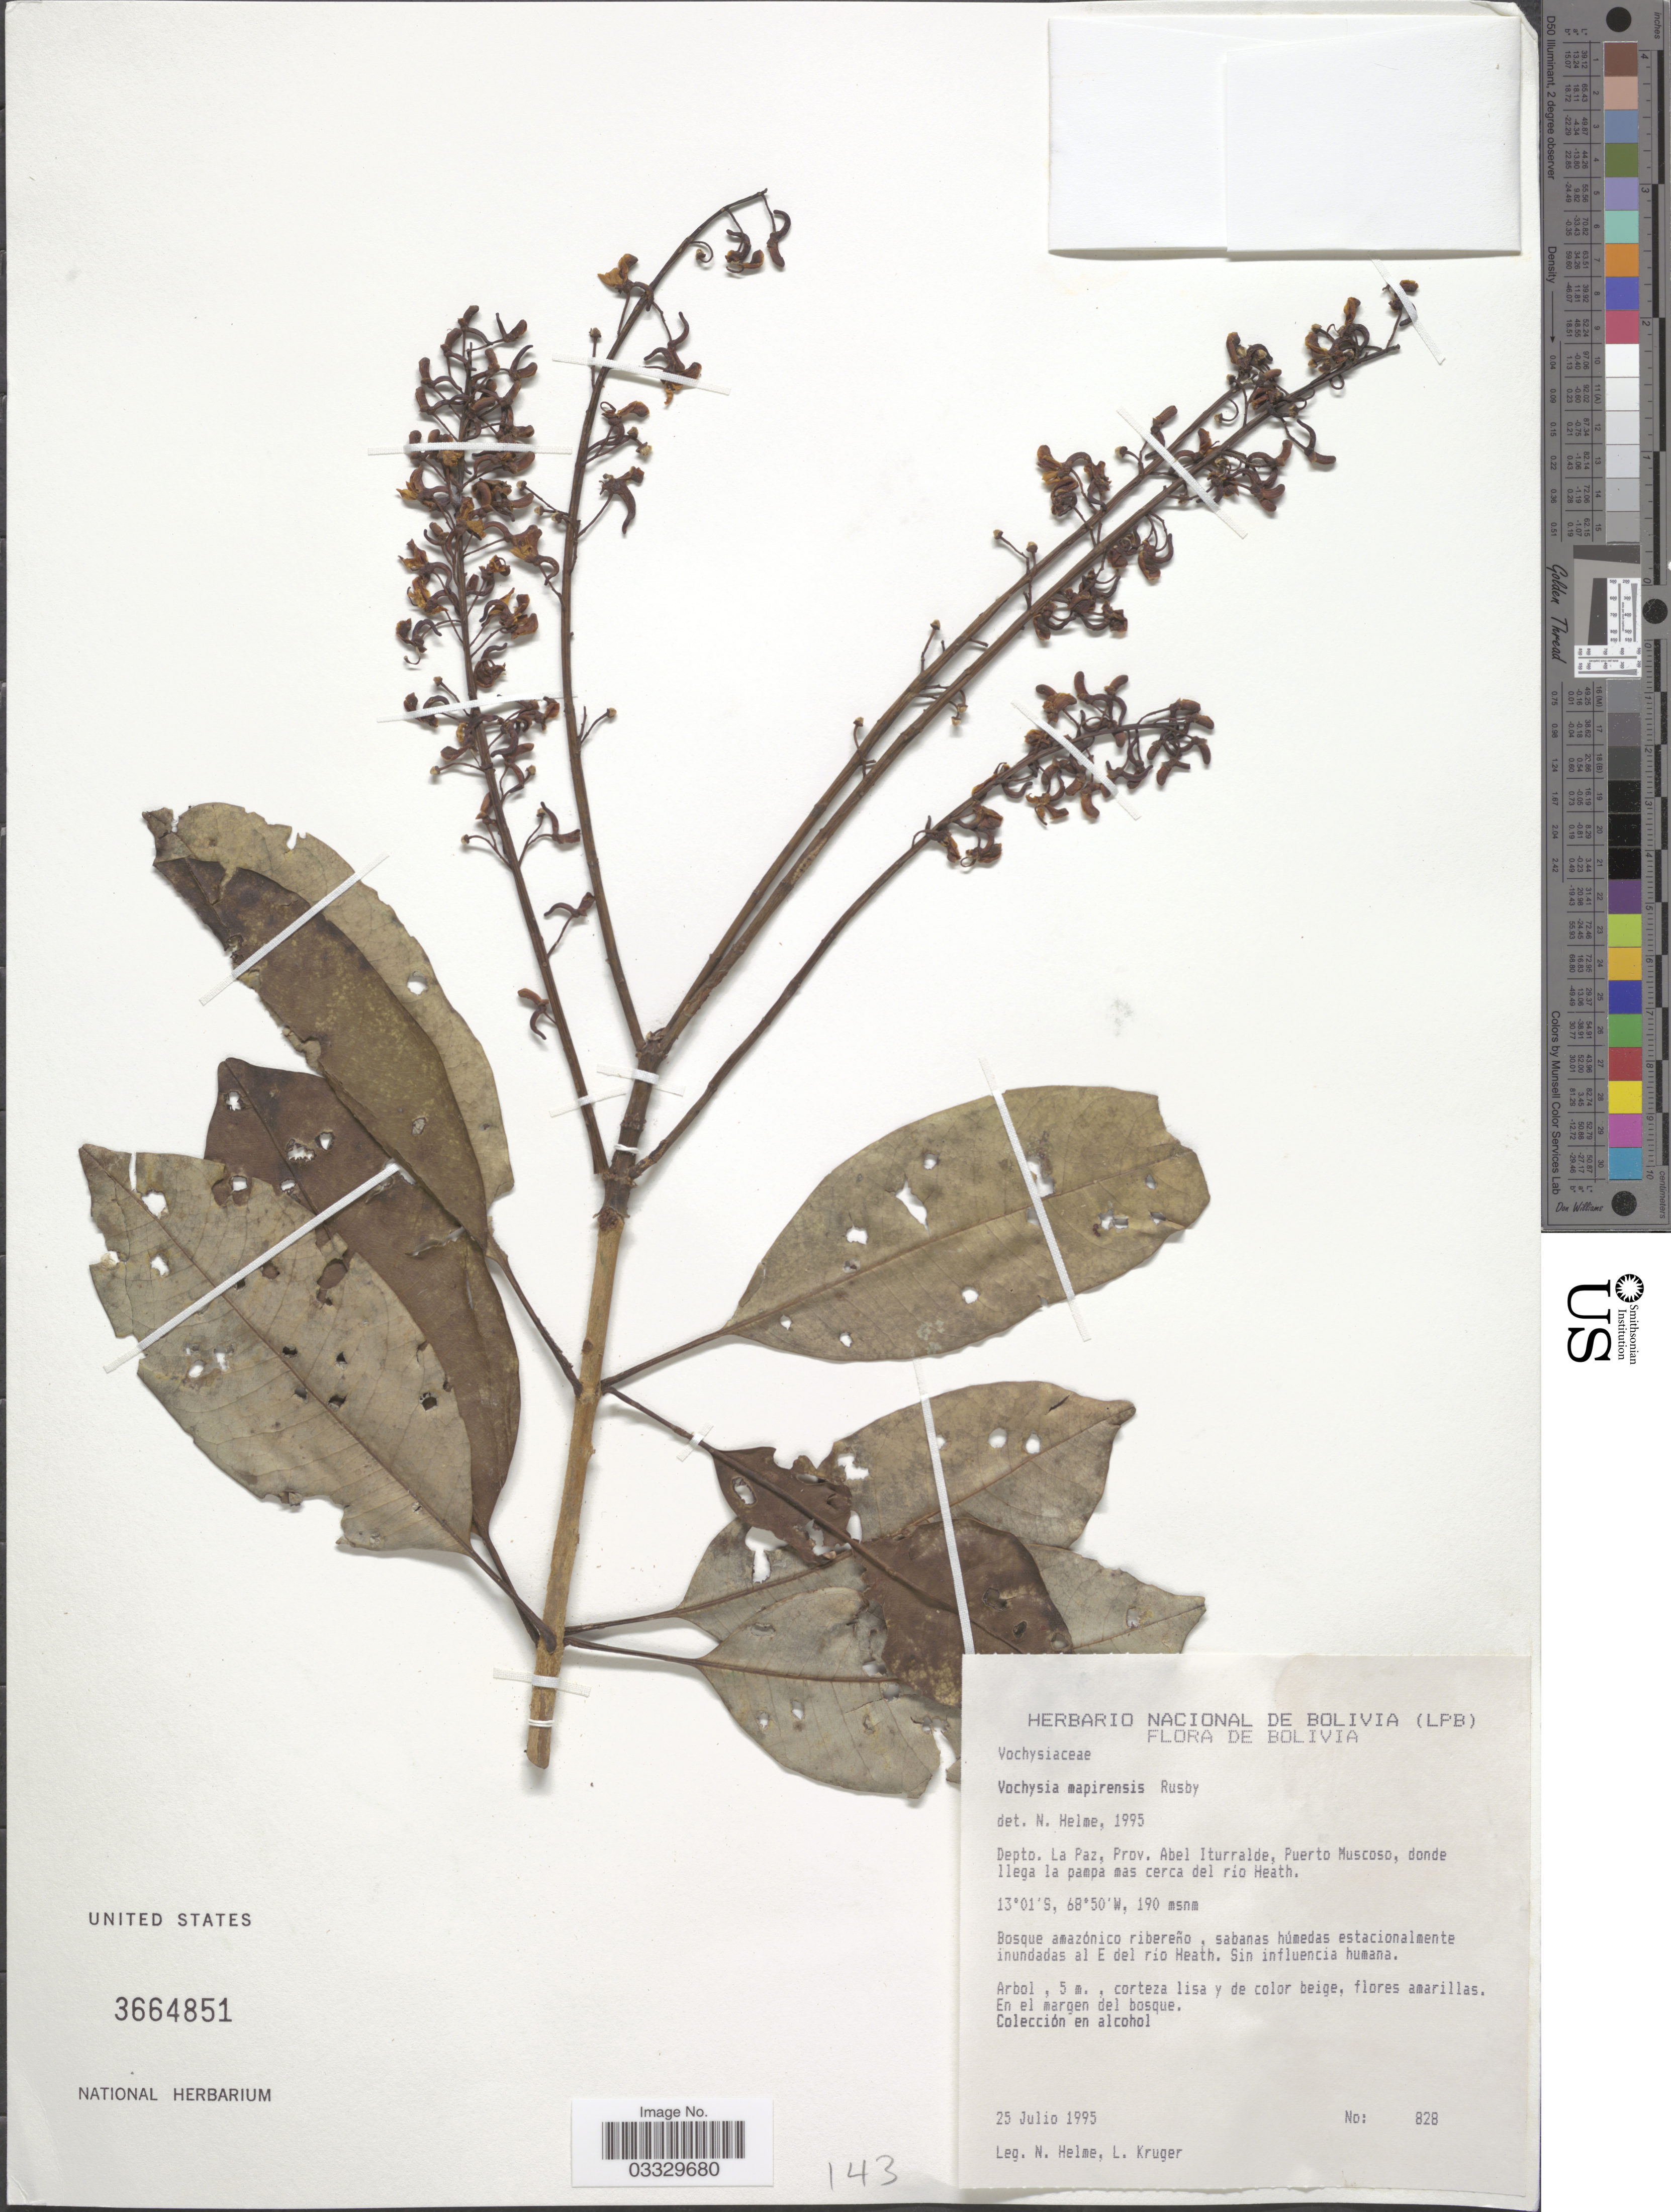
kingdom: Plantae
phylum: Tracheophyta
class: Magnoliopsida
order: Myrtales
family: Vochysiaceae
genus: Vochysia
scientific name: Vochysia mapirensis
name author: Rusby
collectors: N. Helme & L. Kruger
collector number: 828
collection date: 1995-07-25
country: Bolivia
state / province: La Paz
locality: Depto. La Paz, Prov. Abel Iturralde, Puerto Muscoso, donde llega la pampa mas cerca del río Heath. bosque amazónico ribereño, sabanas húmedas estacionalmente inundadas al E del rio Heath.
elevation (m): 190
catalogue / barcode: US 3664851